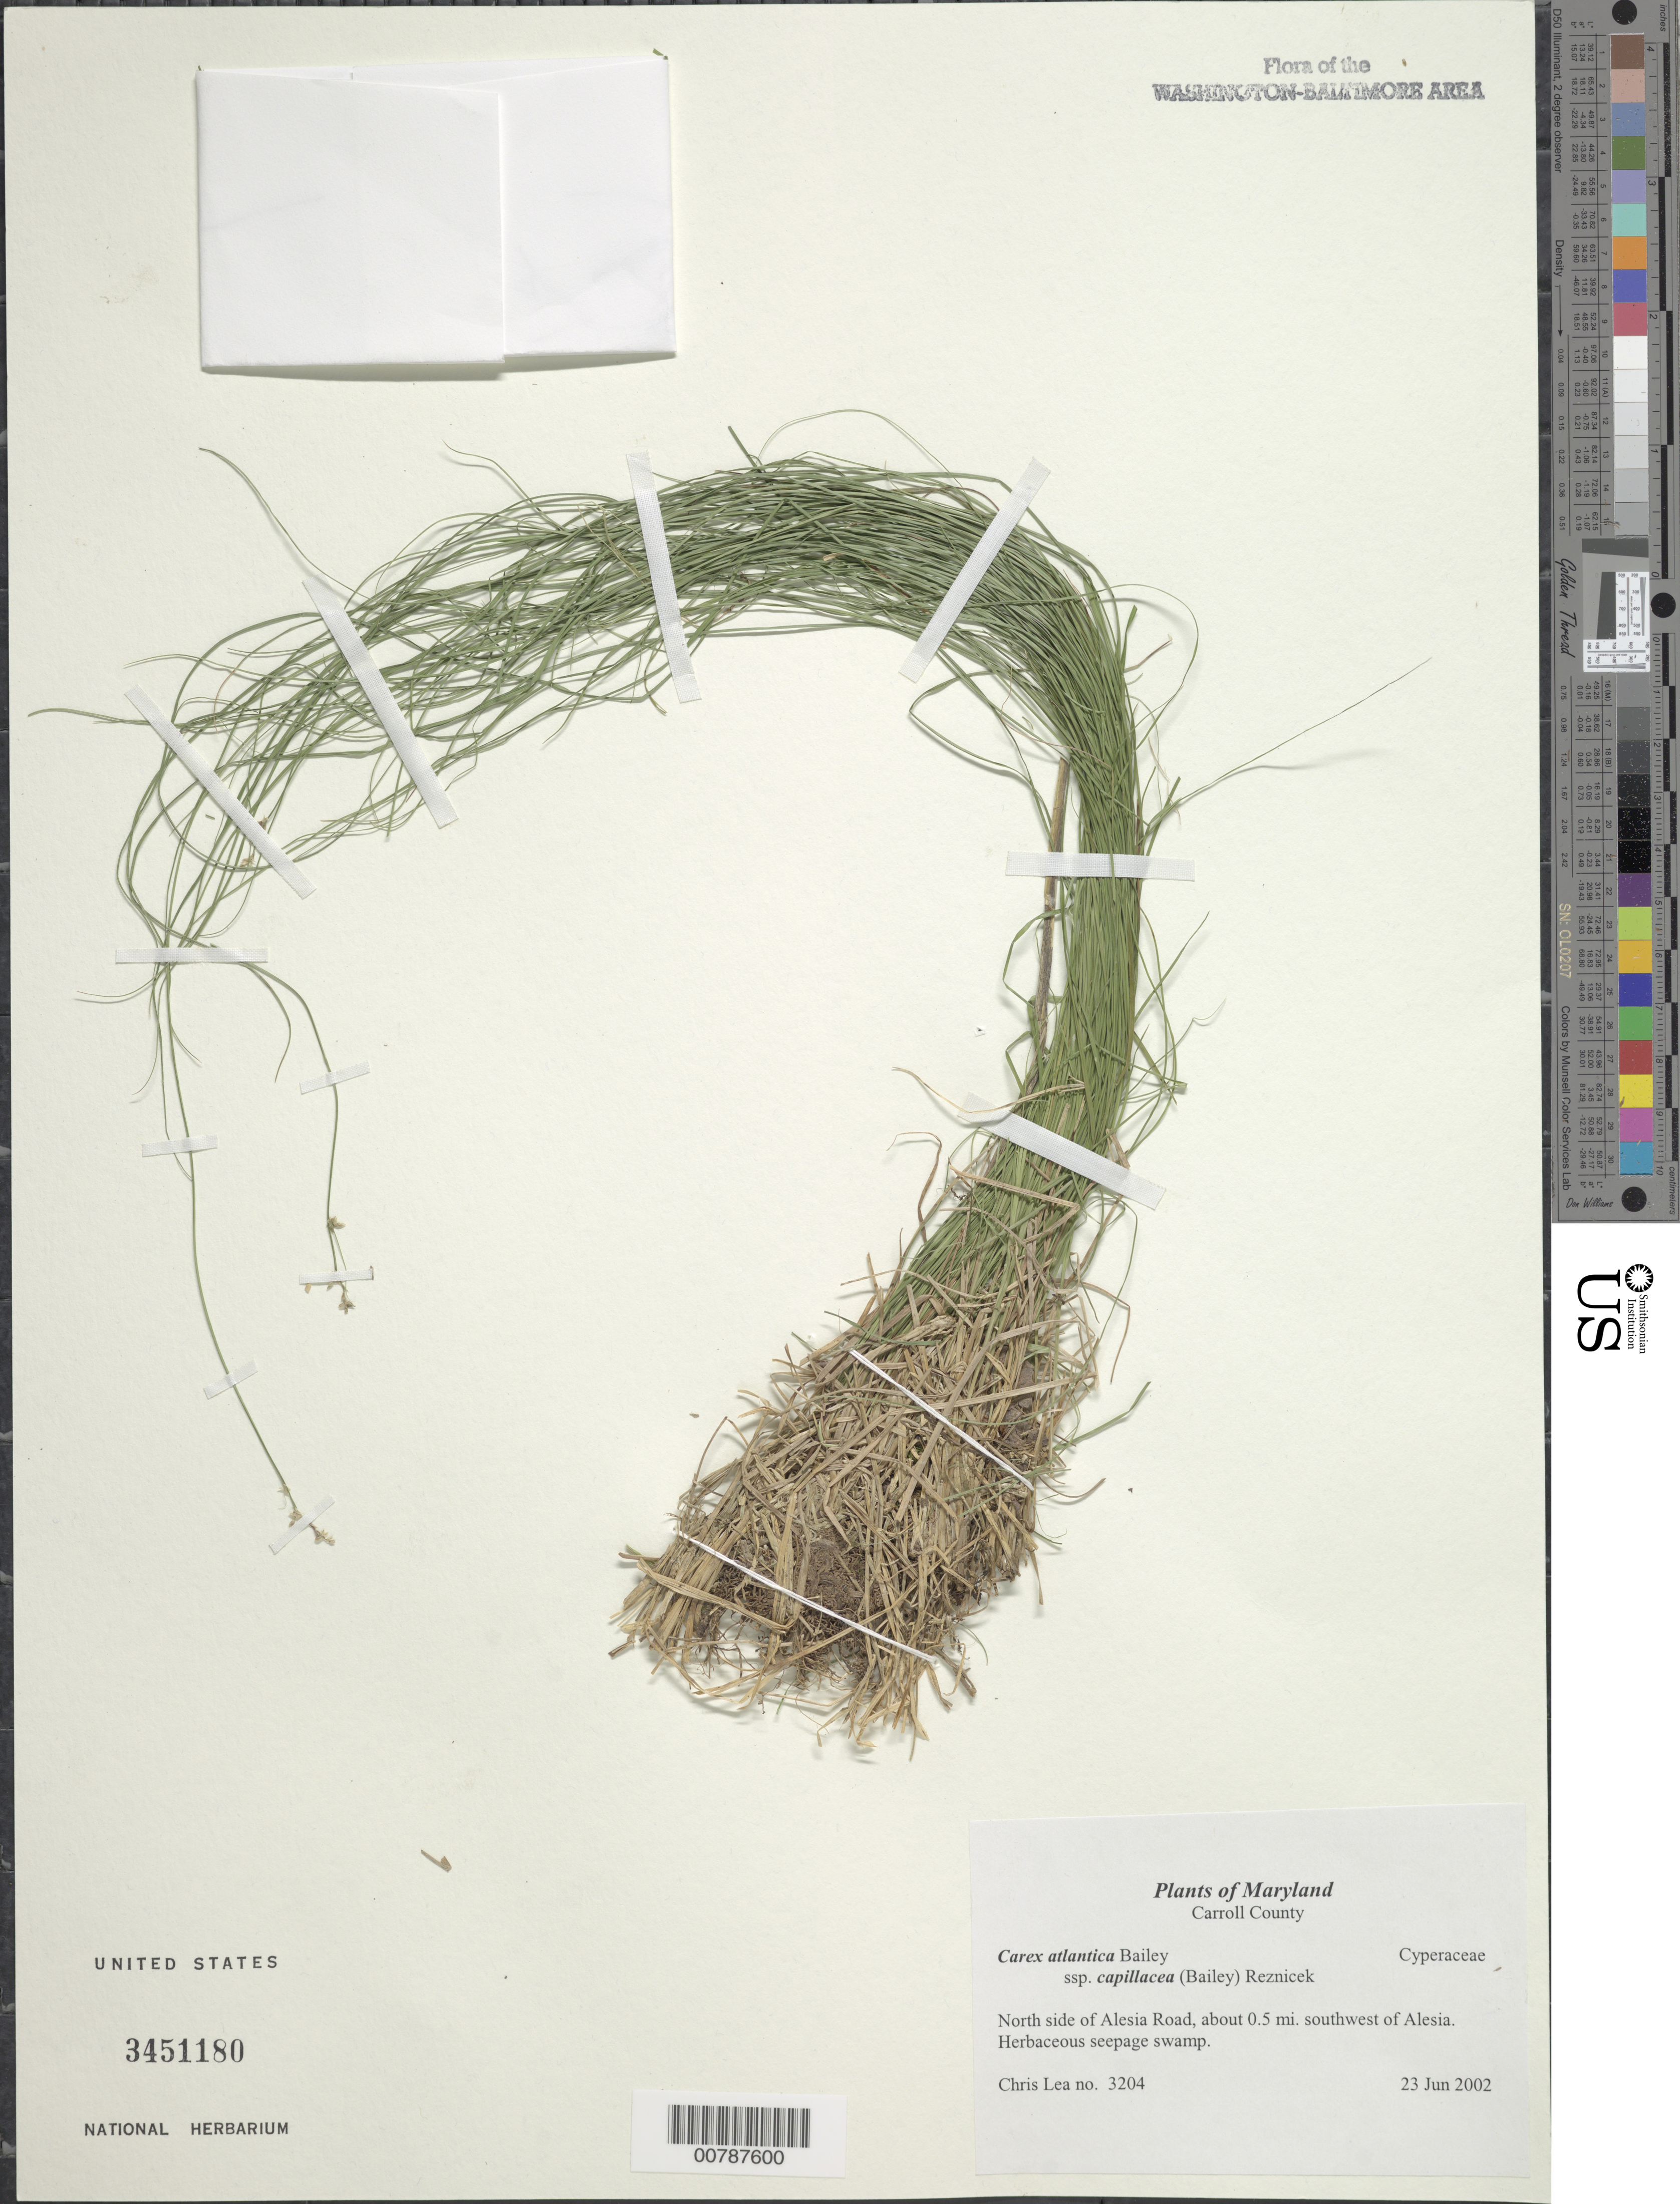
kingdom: Plantae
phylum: Tracheophyta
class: Liliopsida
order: Poales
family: Cyperaceae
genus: Carex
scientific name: Carex howei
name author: Mack.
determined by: Strong, Mark T., (BOT), Smithsonian Institution - National Museum of Natural History (UNITED STATES)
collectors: C. Lea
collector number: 3204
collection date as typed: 23 Jun 2002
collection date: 2002-06-23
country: United States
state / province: Maryland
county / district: Carroll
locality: North side of Alesia Road, about 0.5 mi. southwest of Alesia.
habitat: Herbaceous seepage swamp.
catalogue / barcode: US 3451180